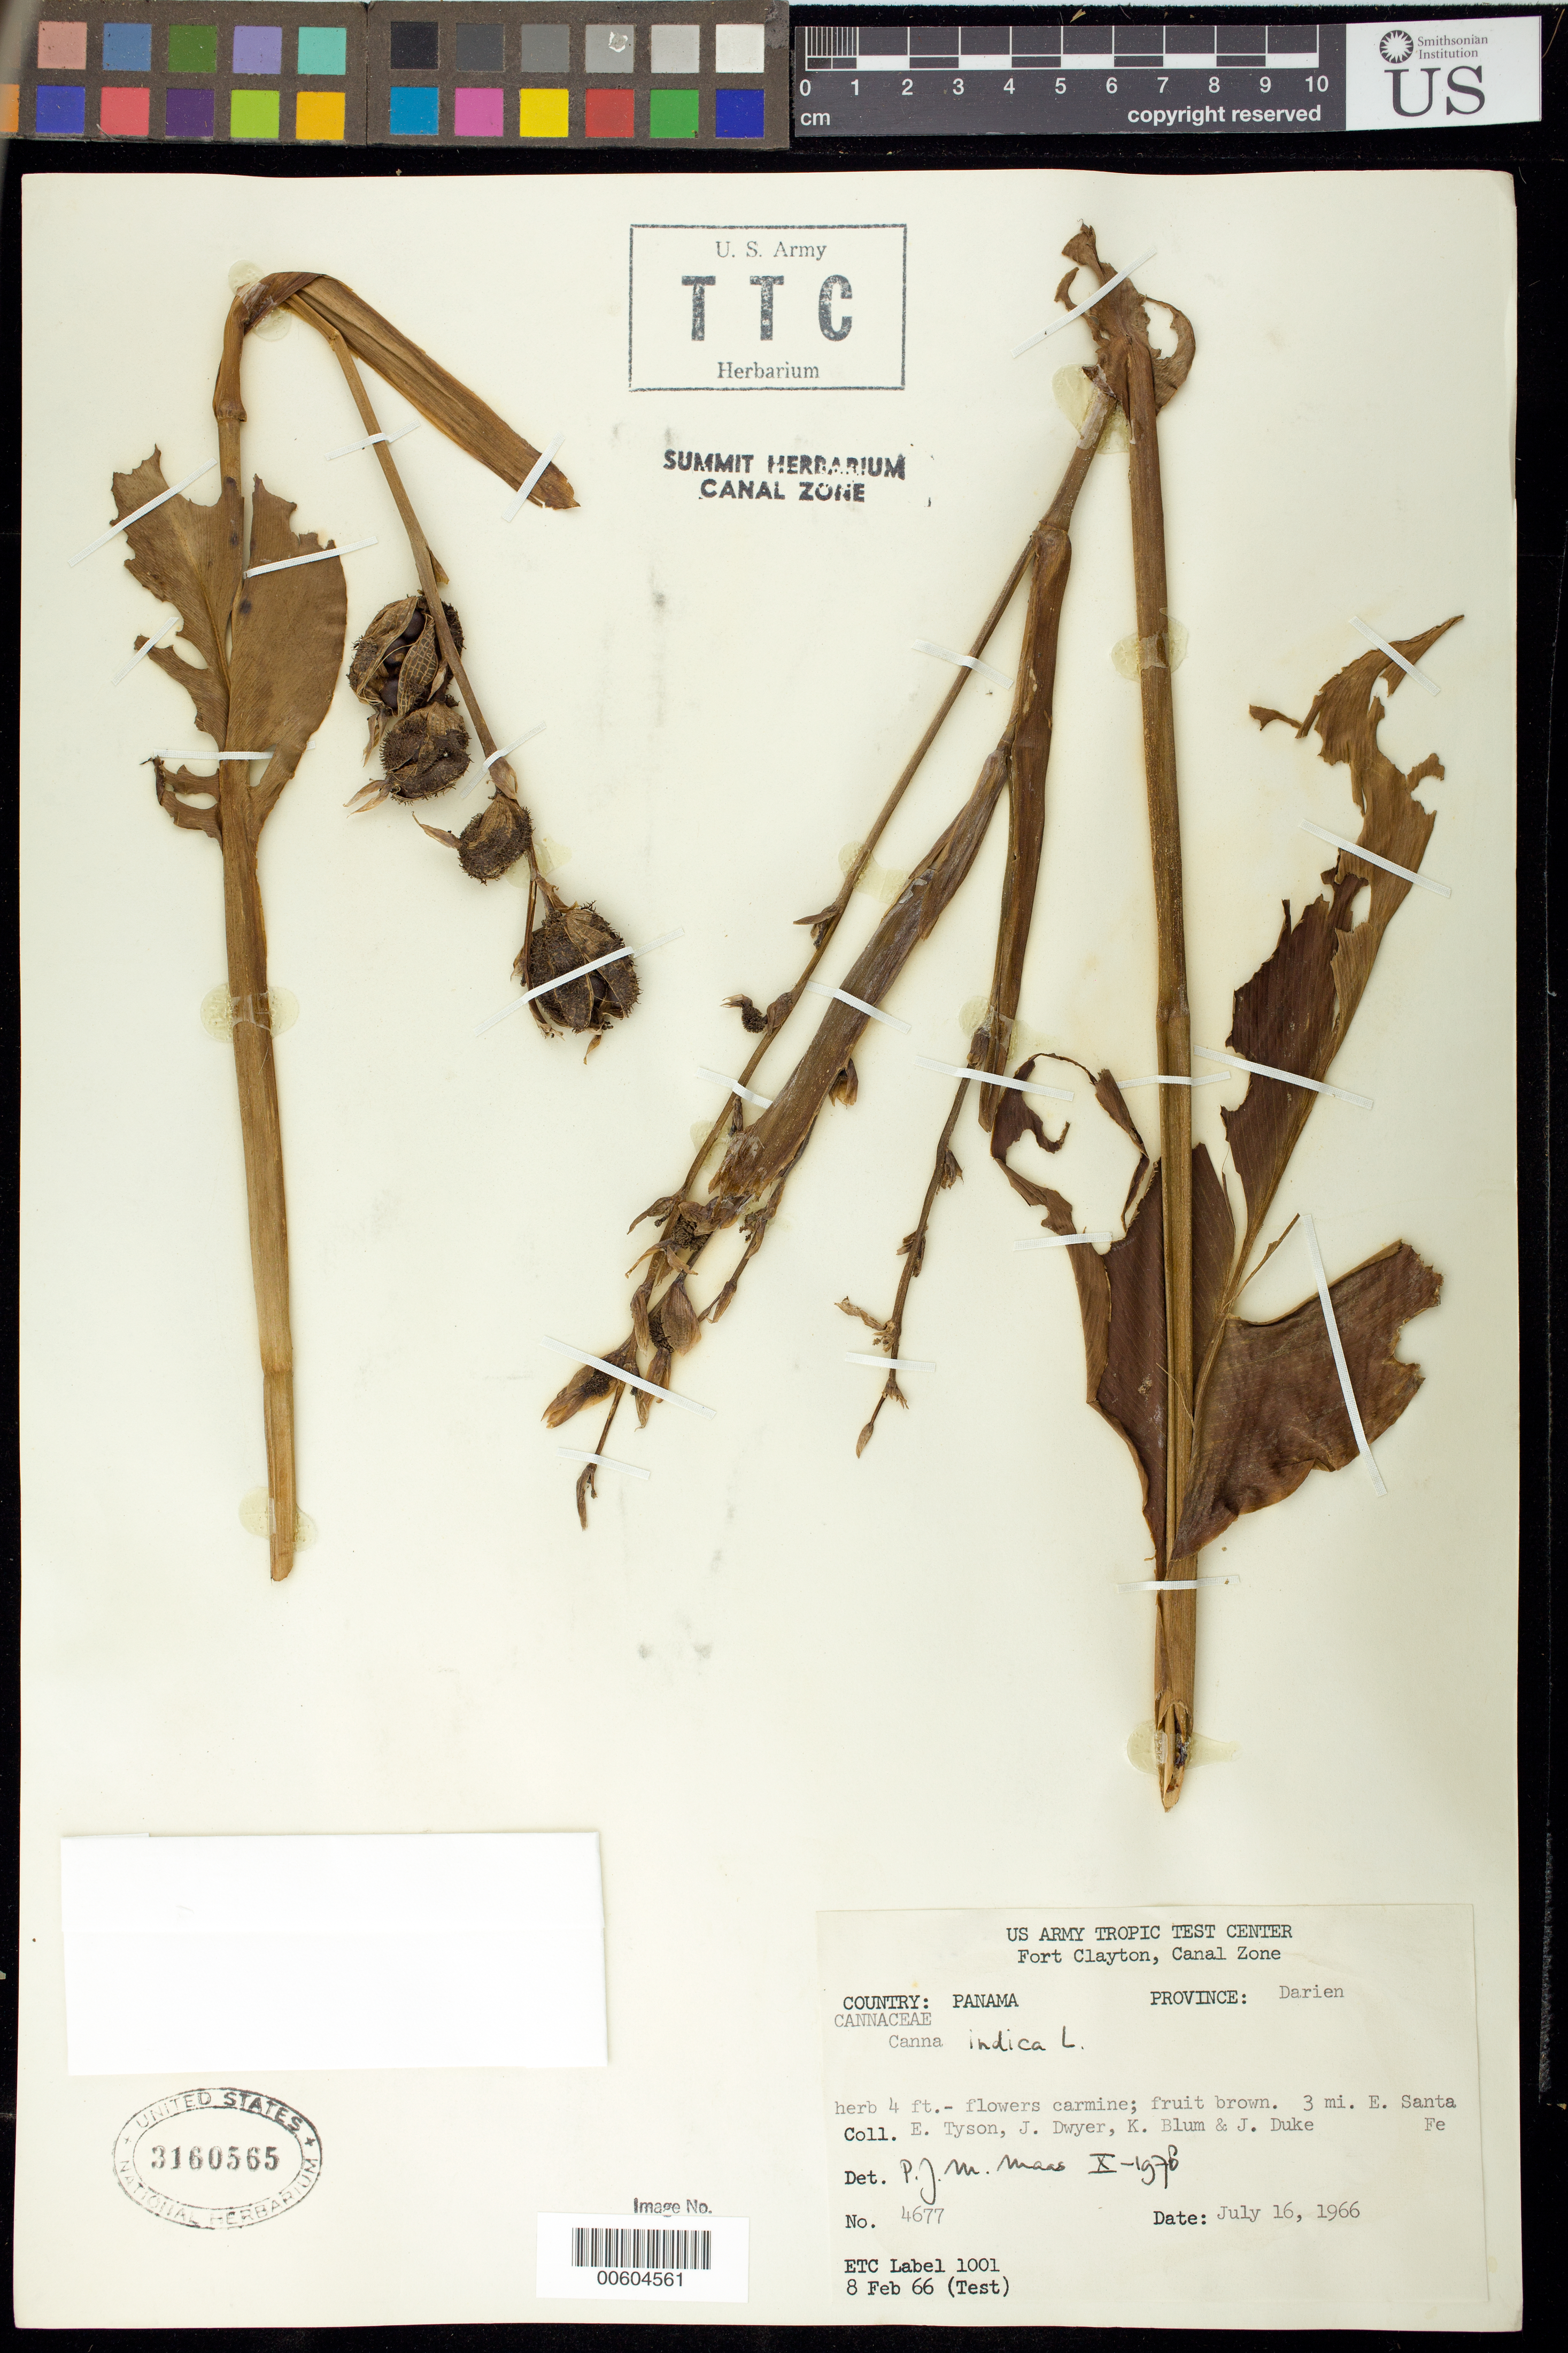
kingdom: Plantae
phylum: Tracheophyta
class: Liliopsida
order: Zingiberales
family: Cannaceae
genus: Canna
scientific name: Canna indica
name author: L.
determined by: Maas, Paul J. M.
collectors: E. L. Tyson, J. D. Dwyer, K. Blum & J. Duke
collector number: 4677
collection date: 1966-07-16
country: Panama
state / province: Darién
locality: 3 mi E Santa Fe, Darien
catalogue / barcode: US 3160565